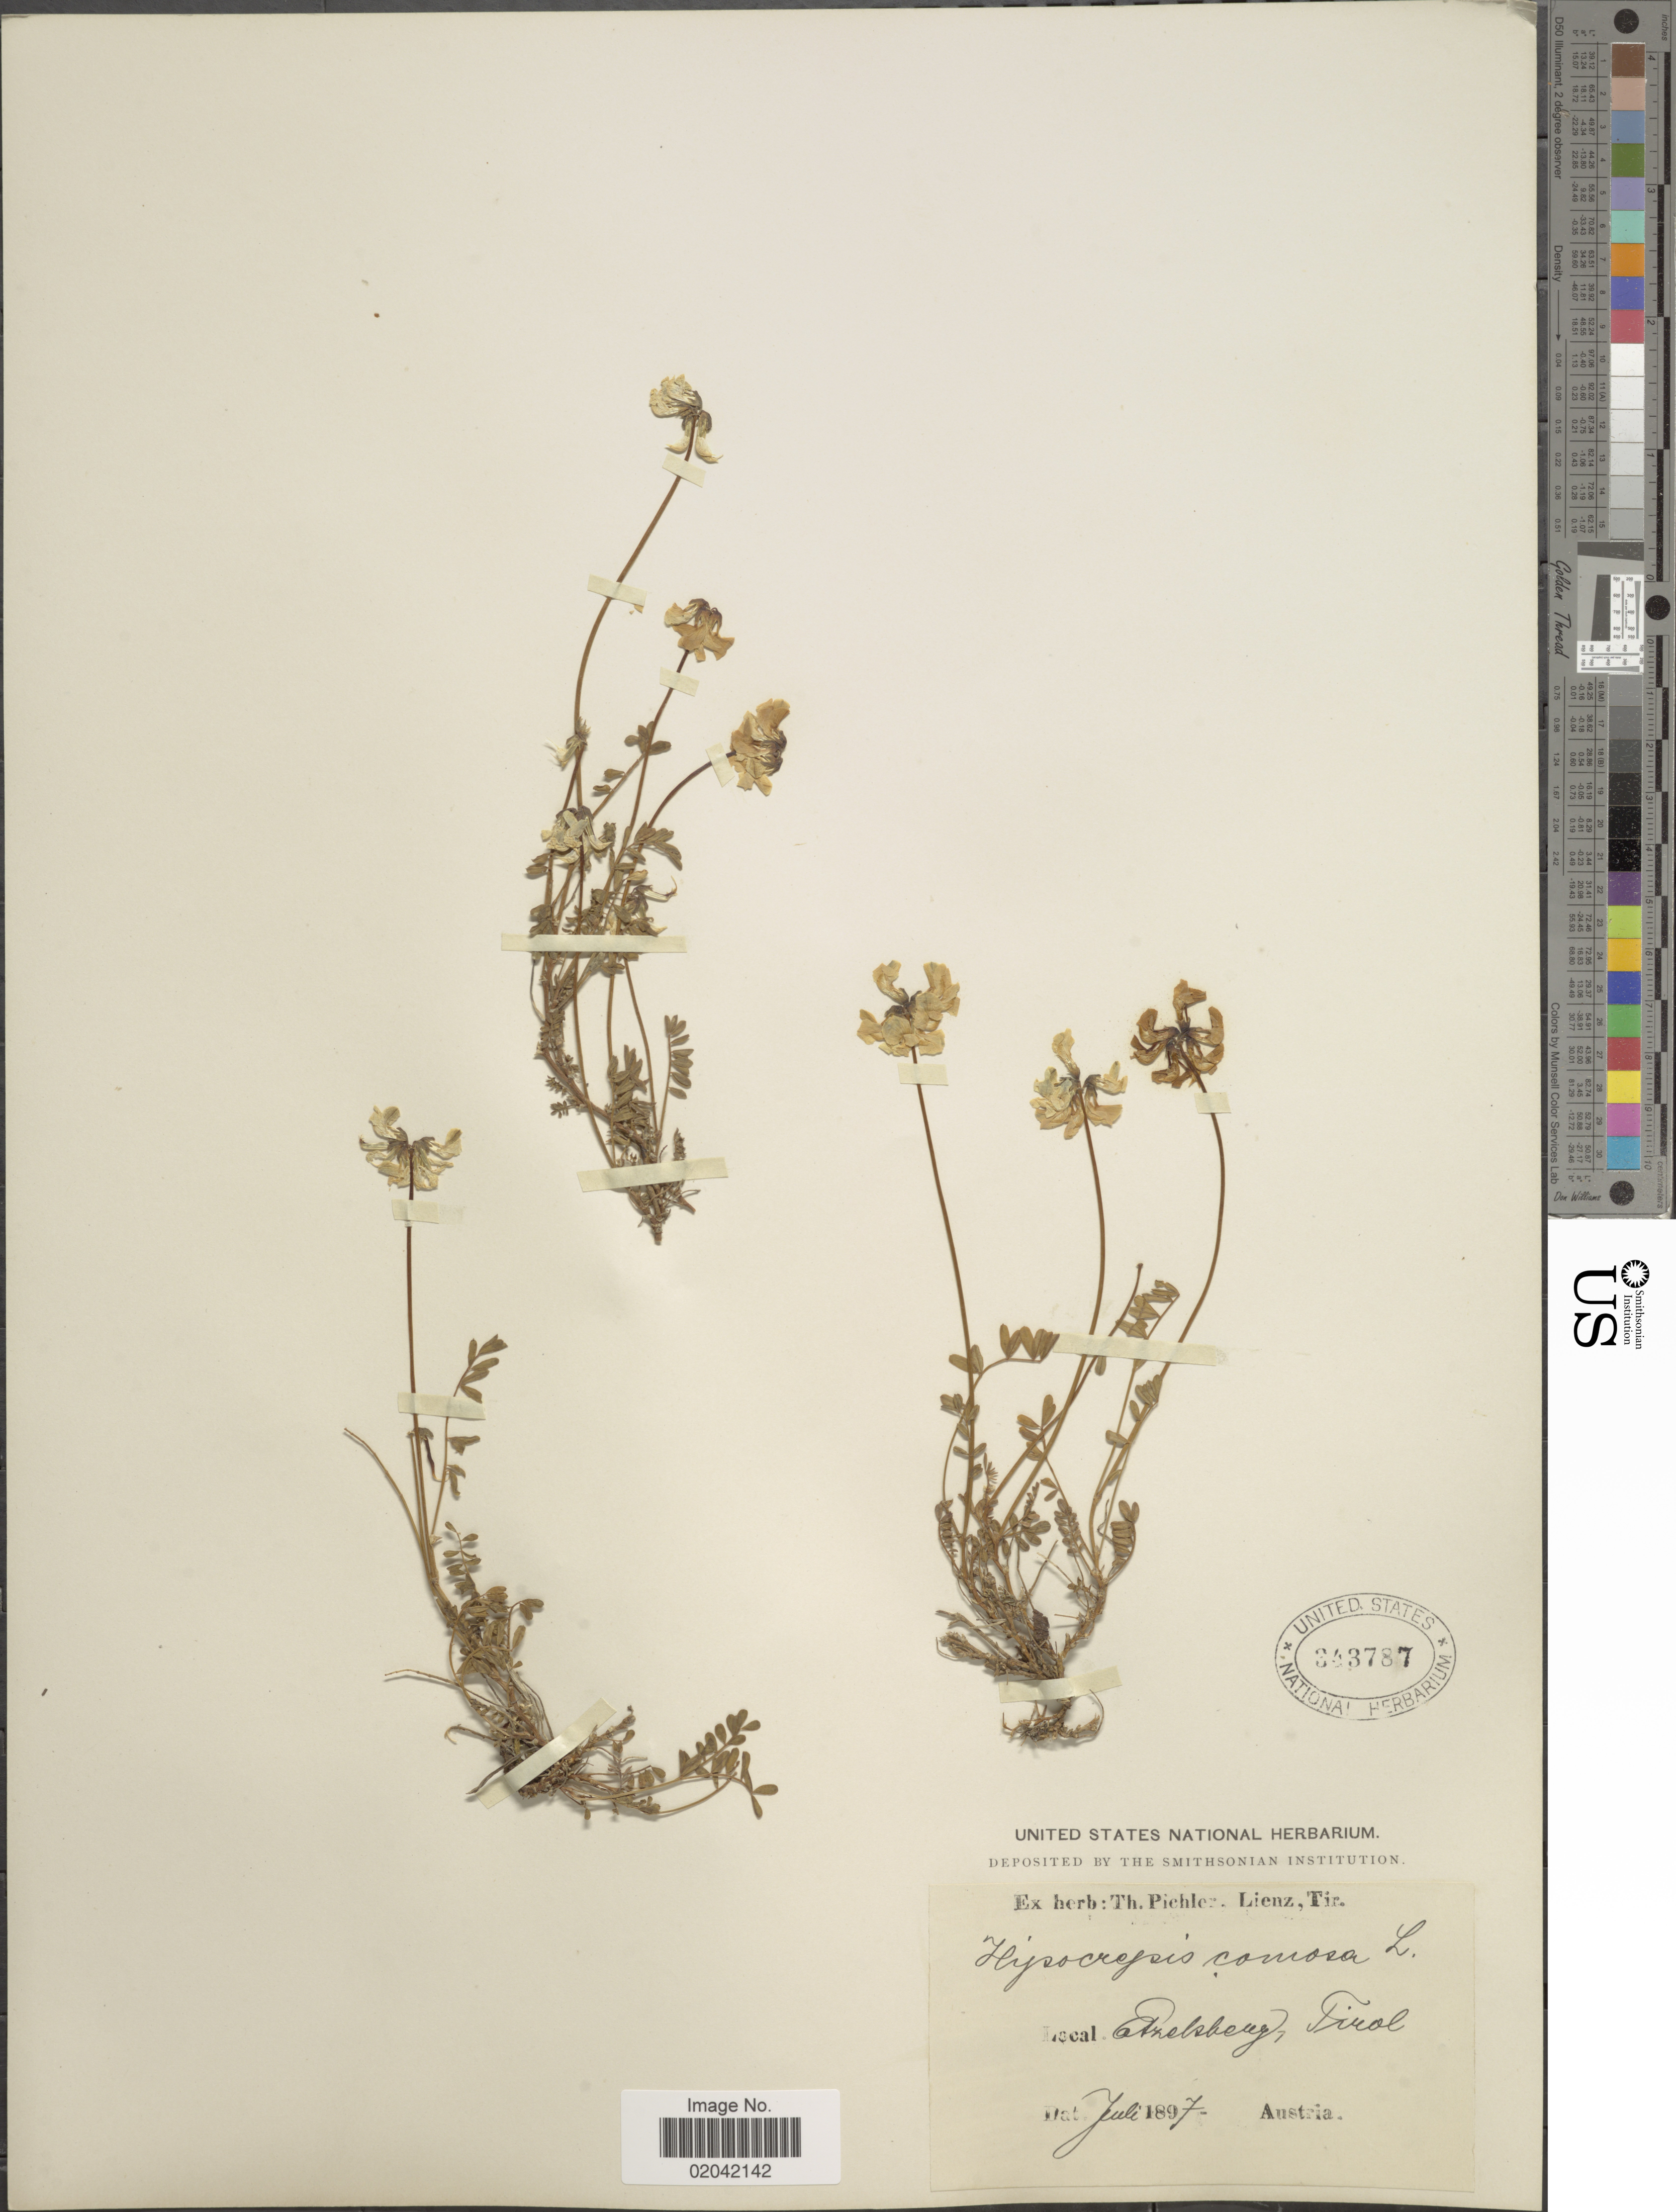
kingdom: Plantae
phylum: Tracheophyta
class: Magnoliopsida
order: Fabales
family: Fabaceae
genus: Hippocrepis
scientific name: Hippocrepis comosa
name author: L.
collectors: ex herb. T. Pichler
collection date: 1897-07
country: Austria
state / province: Tirol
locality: Iselsberg, Tirol.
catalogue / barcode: US 343787